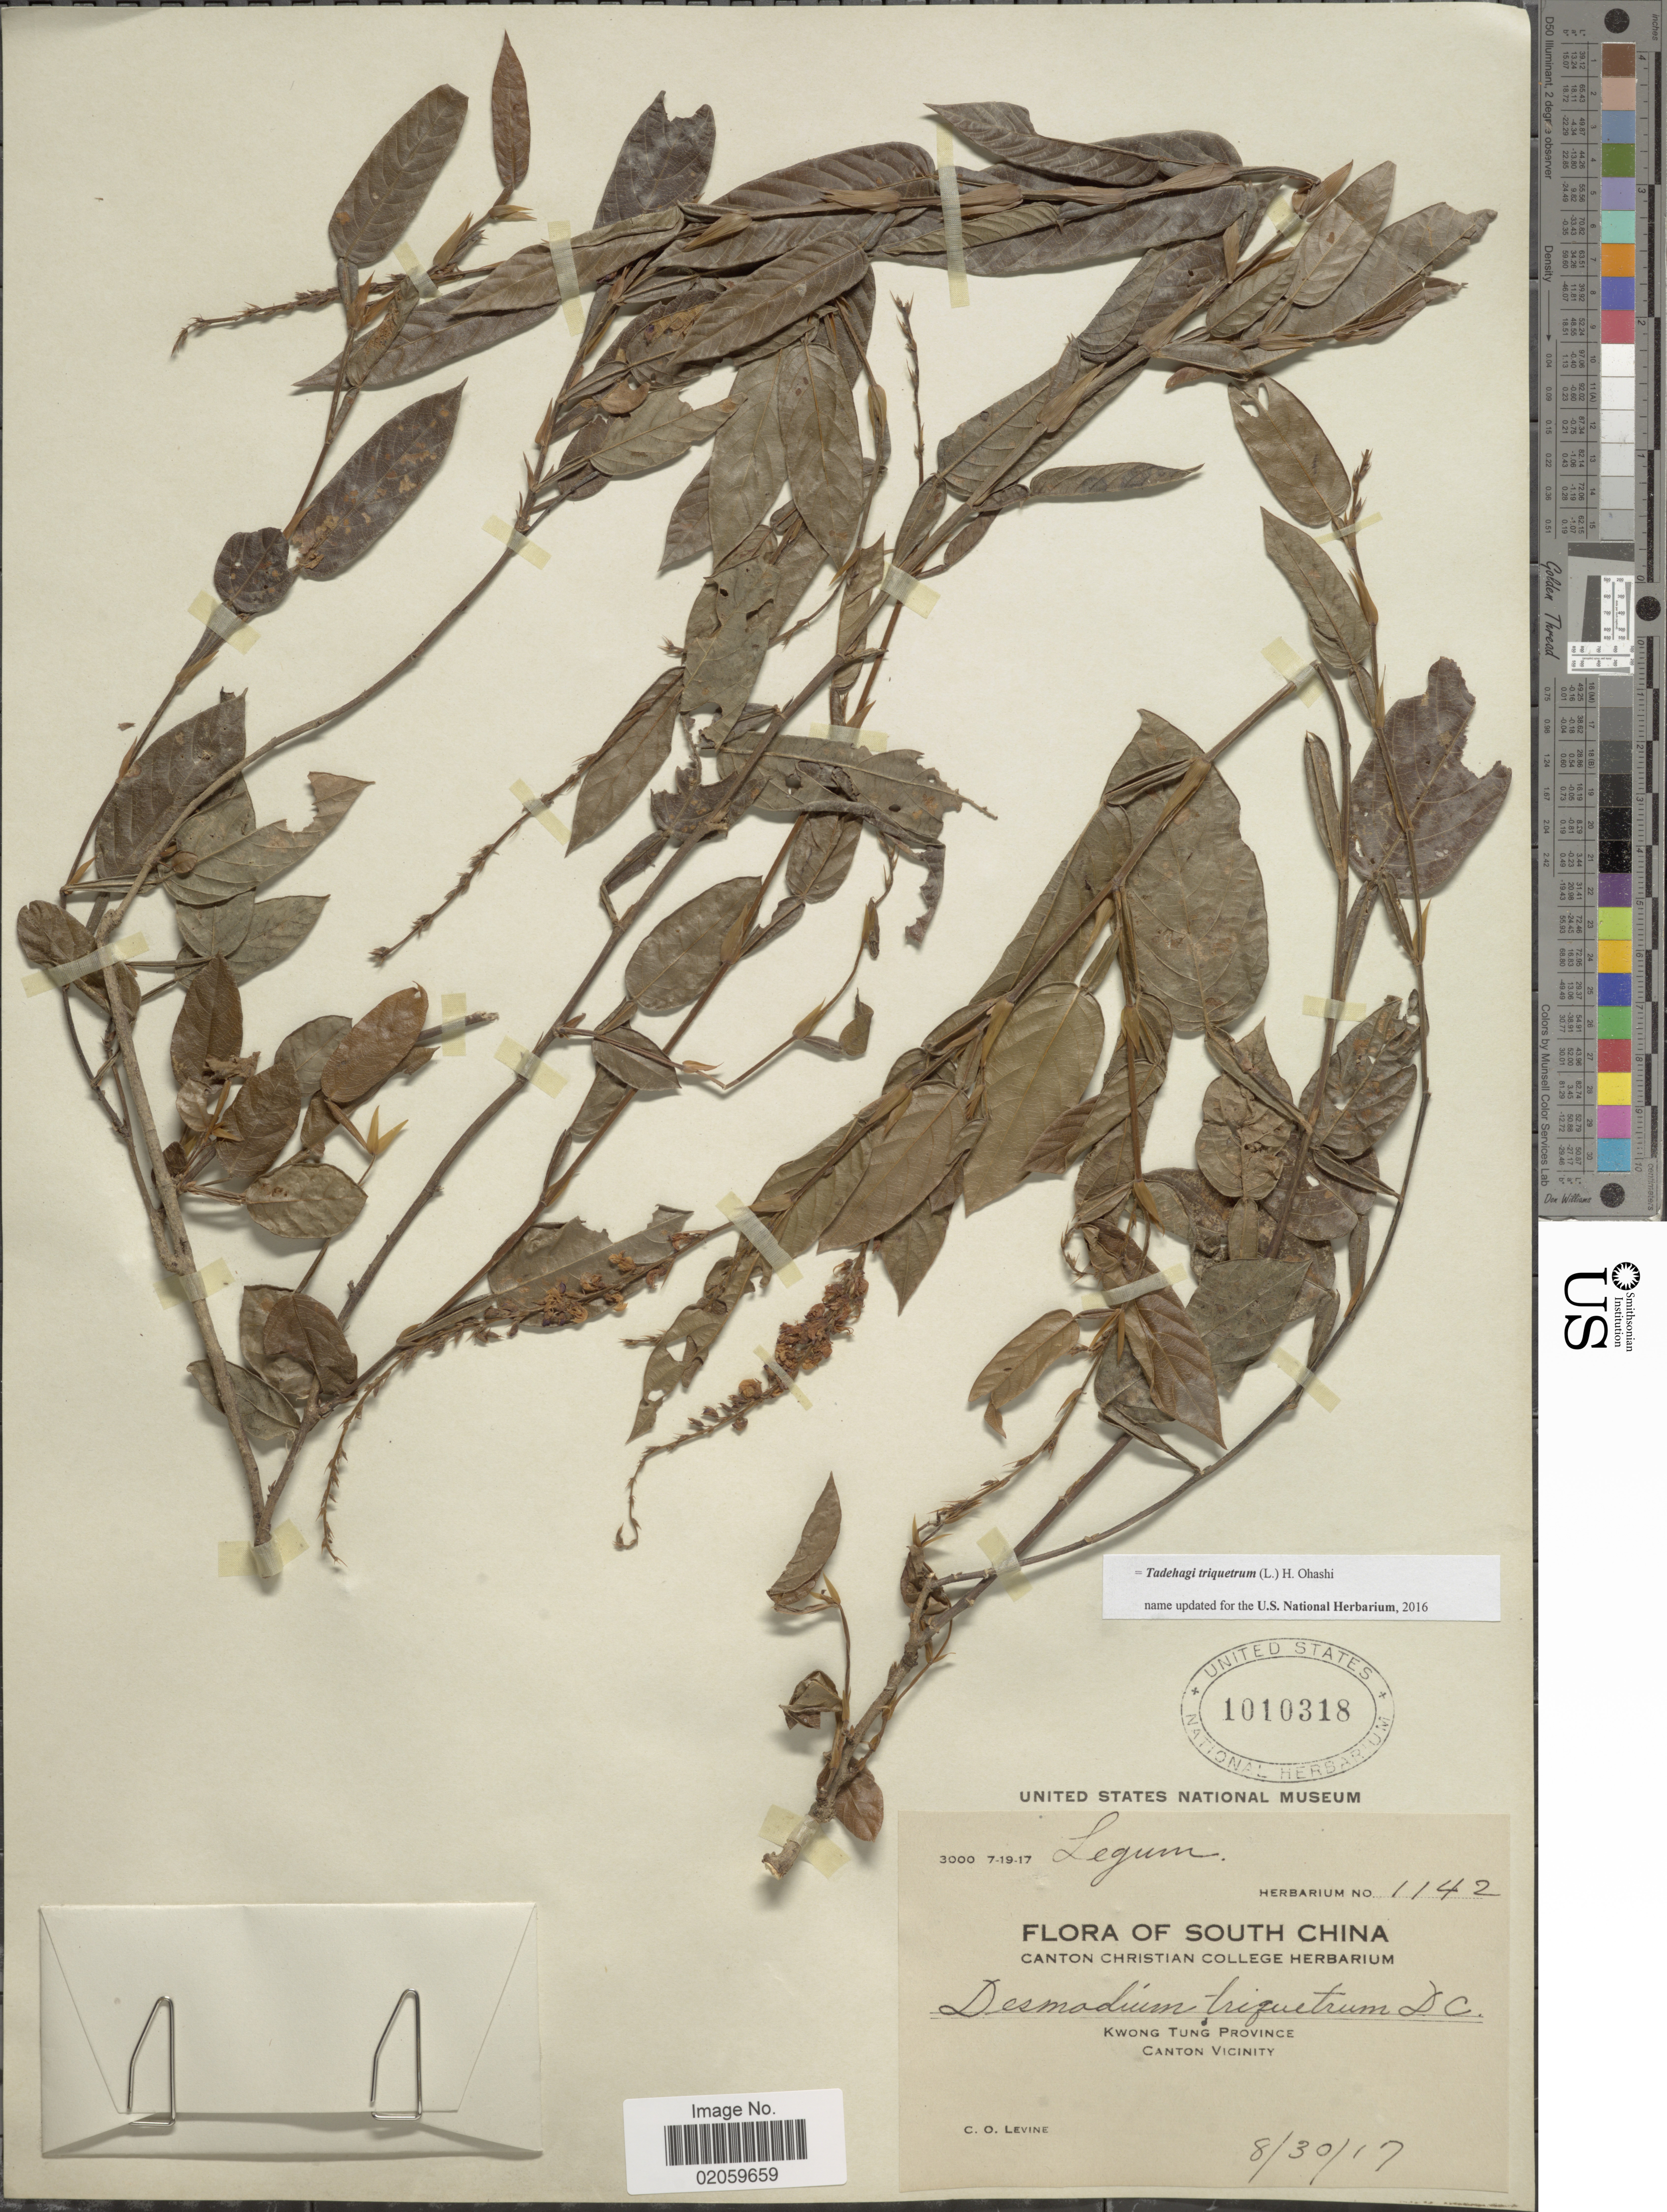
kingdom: Plantae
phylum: Tracheophyta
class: Magnoliopsida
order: Fabales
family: Fabaceae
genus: Tadehagi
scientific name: Tadehagi triquetrum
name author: (L.) H. Ohashi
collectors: C. O. Levine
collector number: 1142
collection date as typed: Transcribed d/m/y: 30/8/17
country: China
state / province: Guangdong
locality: Kwong Tung Province Canton and vicinity, South China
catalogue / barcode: US 1010318